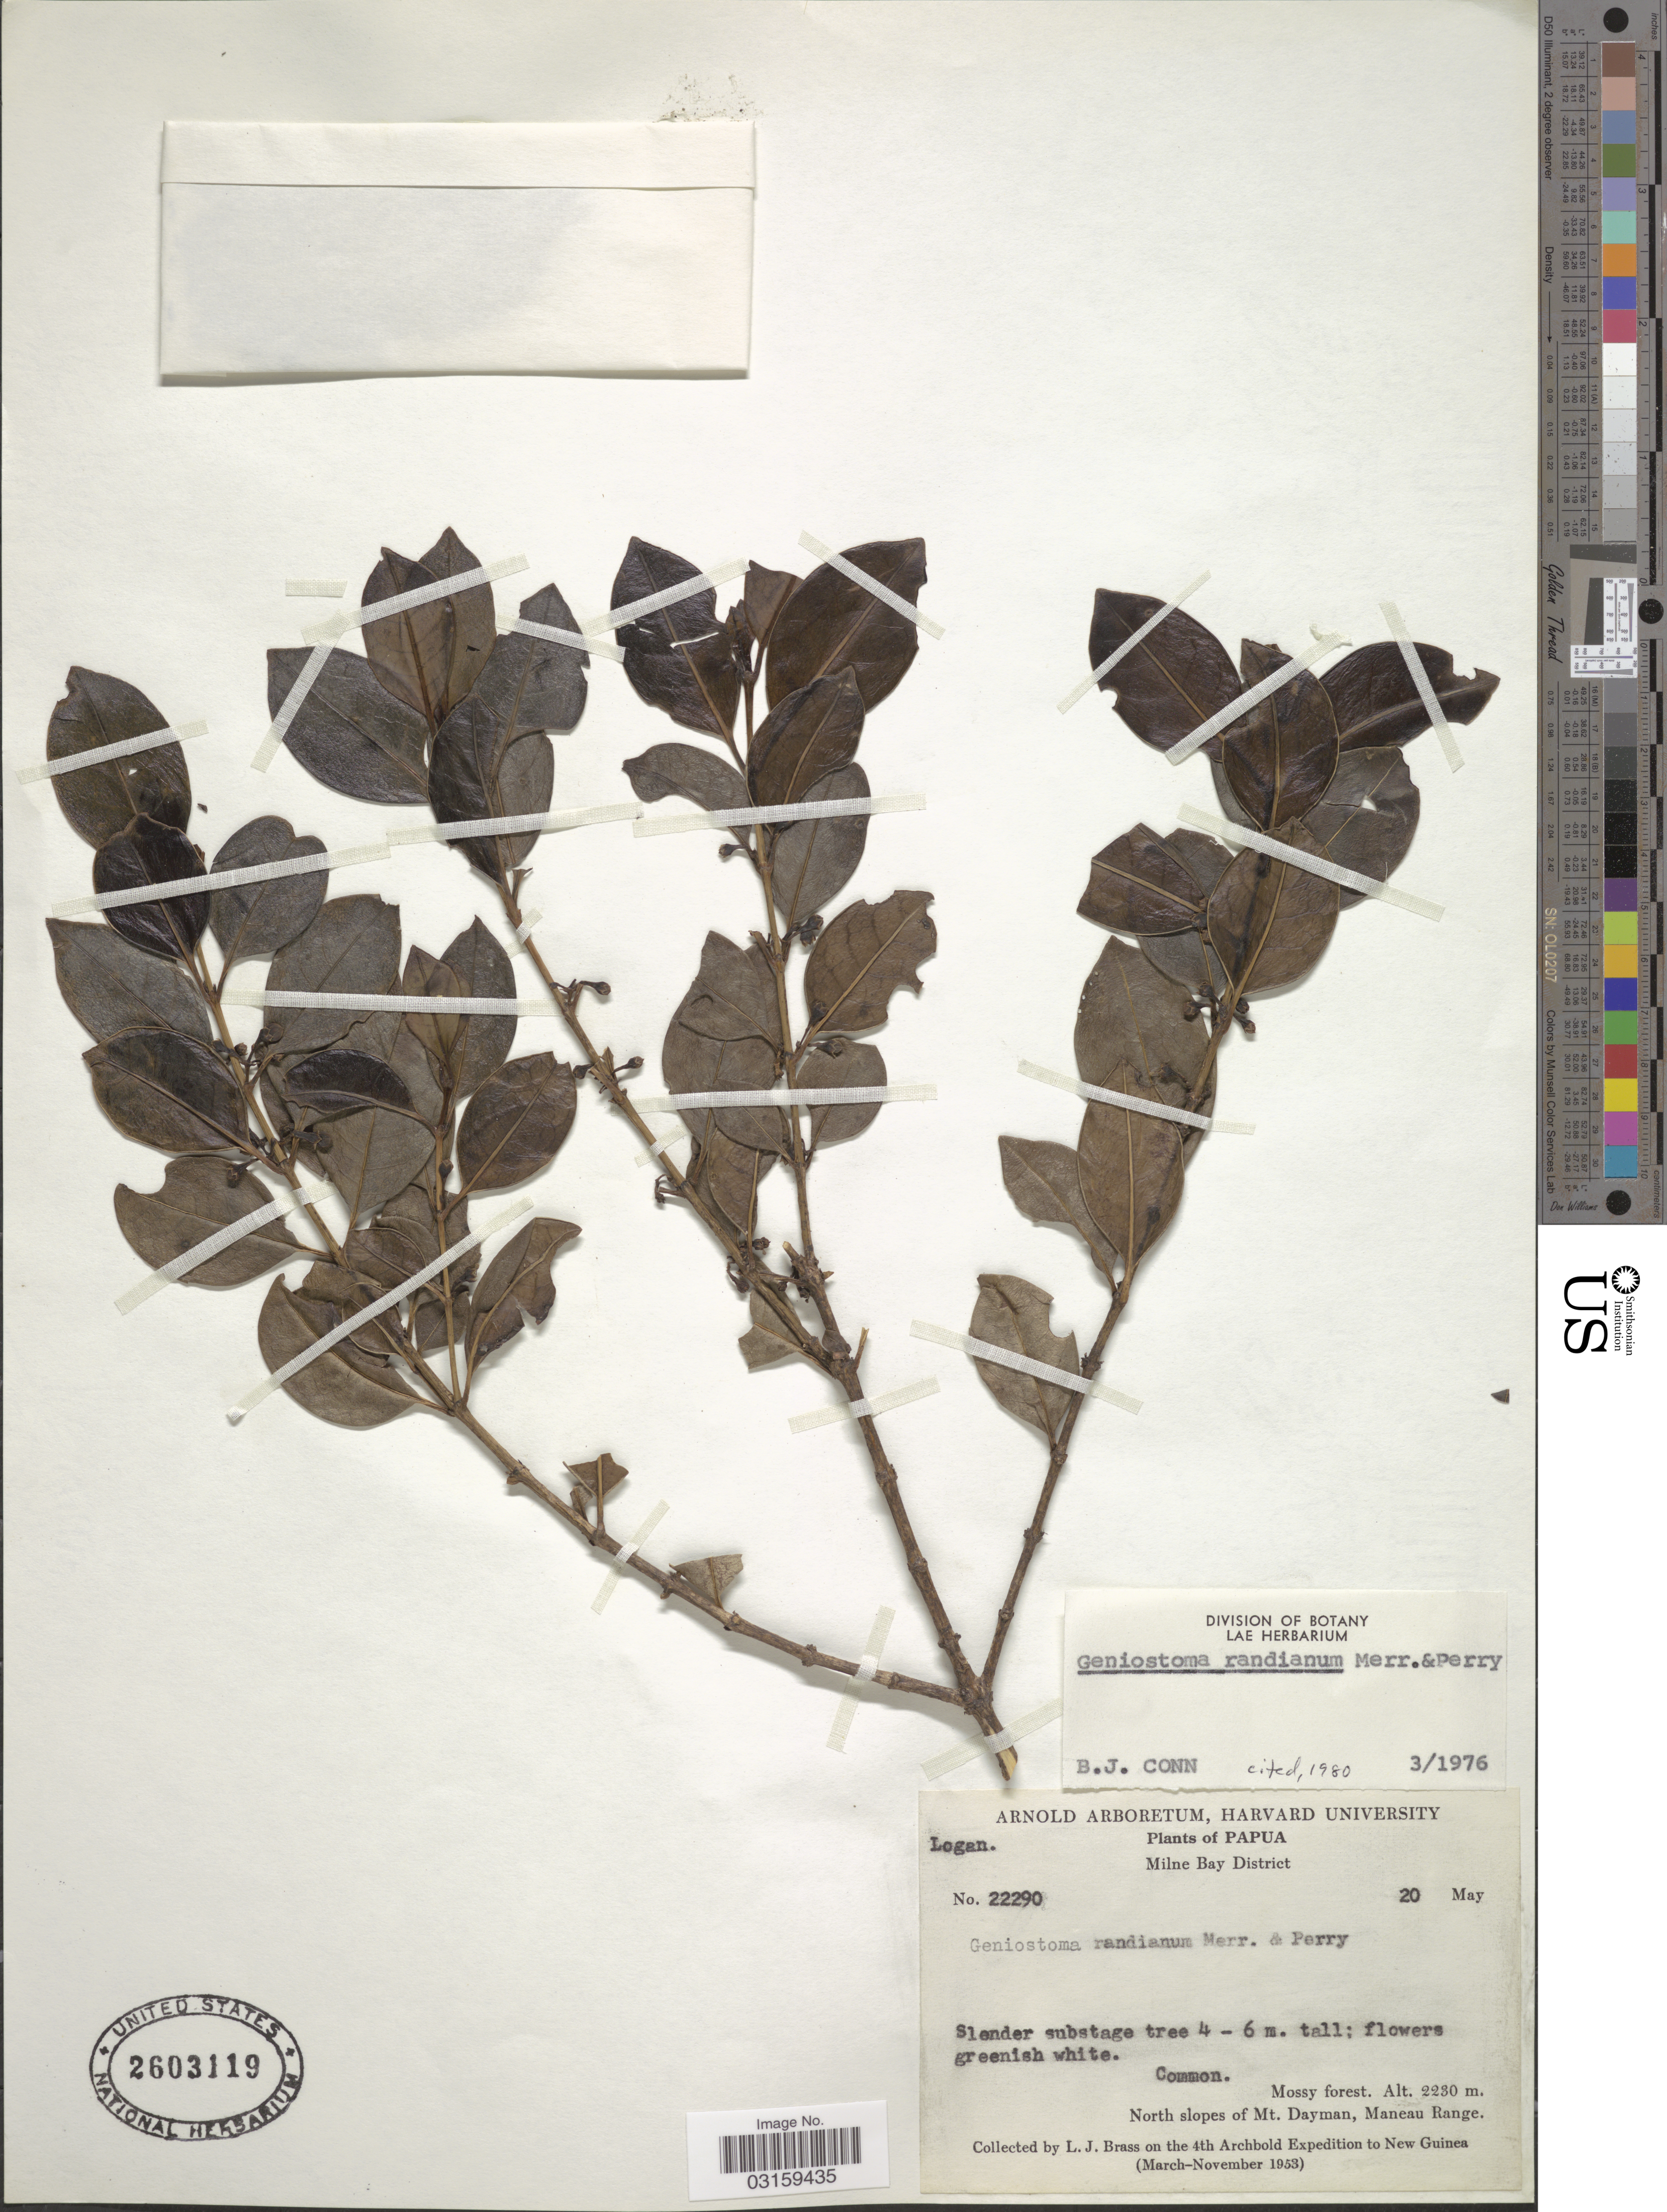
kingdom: Plantae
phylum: Tracheophyta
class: Magnoliopsida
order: Gentianales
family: Loganiaceae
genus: Geniostoma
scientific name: Geniostoma randianum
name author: Merr. & L.M. Perry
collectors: L. J. Brass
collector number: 22290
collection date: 1953-05-20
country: Papua New Guinea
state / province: Milne Bay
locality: Papua. Milne Bay District. North slopes of Mt. Dayman, Maneau Range. New Guinea.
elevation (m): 2230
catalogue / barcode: US 2603119